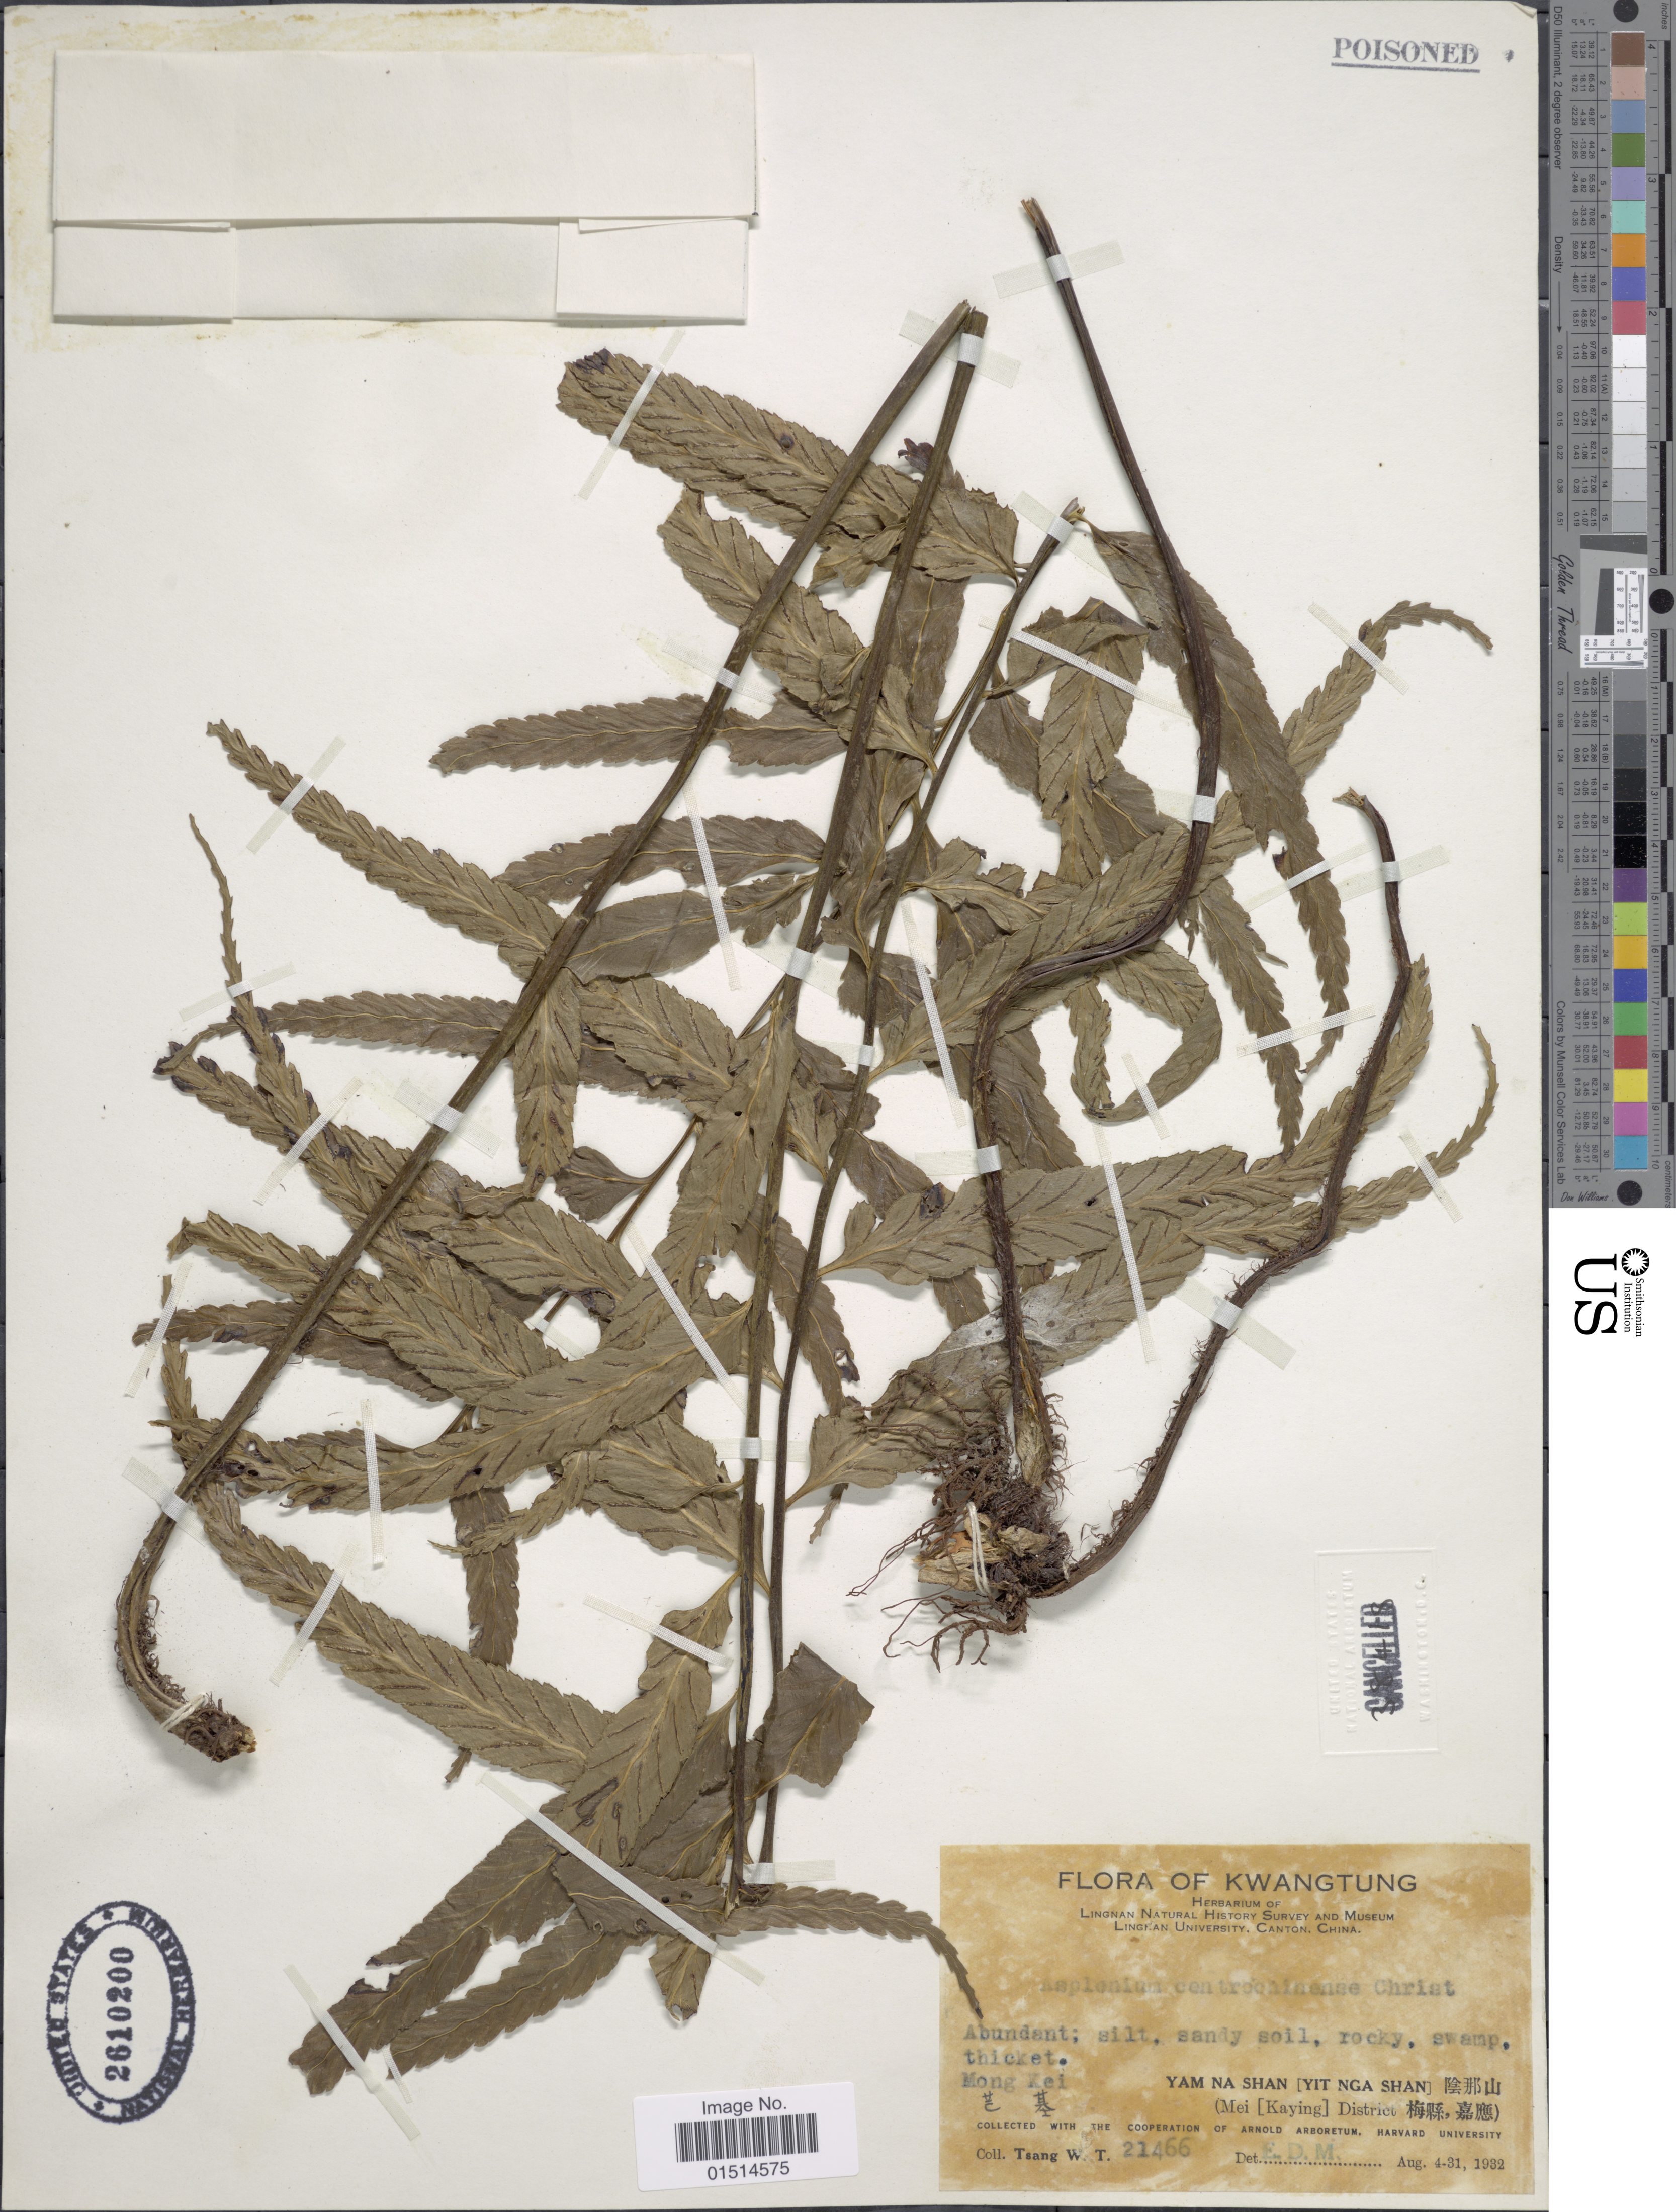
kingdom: Plantae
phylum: Tracheophyta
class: Polypodiopsida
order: Polypodiales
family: Aspleniaceae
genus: Asplenium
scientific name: Asplenium centrochinensis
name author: Christ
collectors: W. T. Tsang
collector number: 21466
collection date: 1932-08-04/1932-08-31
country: China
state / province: Guangdong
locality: Kwangtung, Mong Kei, Yam Na Shan [Yit Nga Shan], (Mei [Kaying] District)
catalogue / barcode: US 2610200